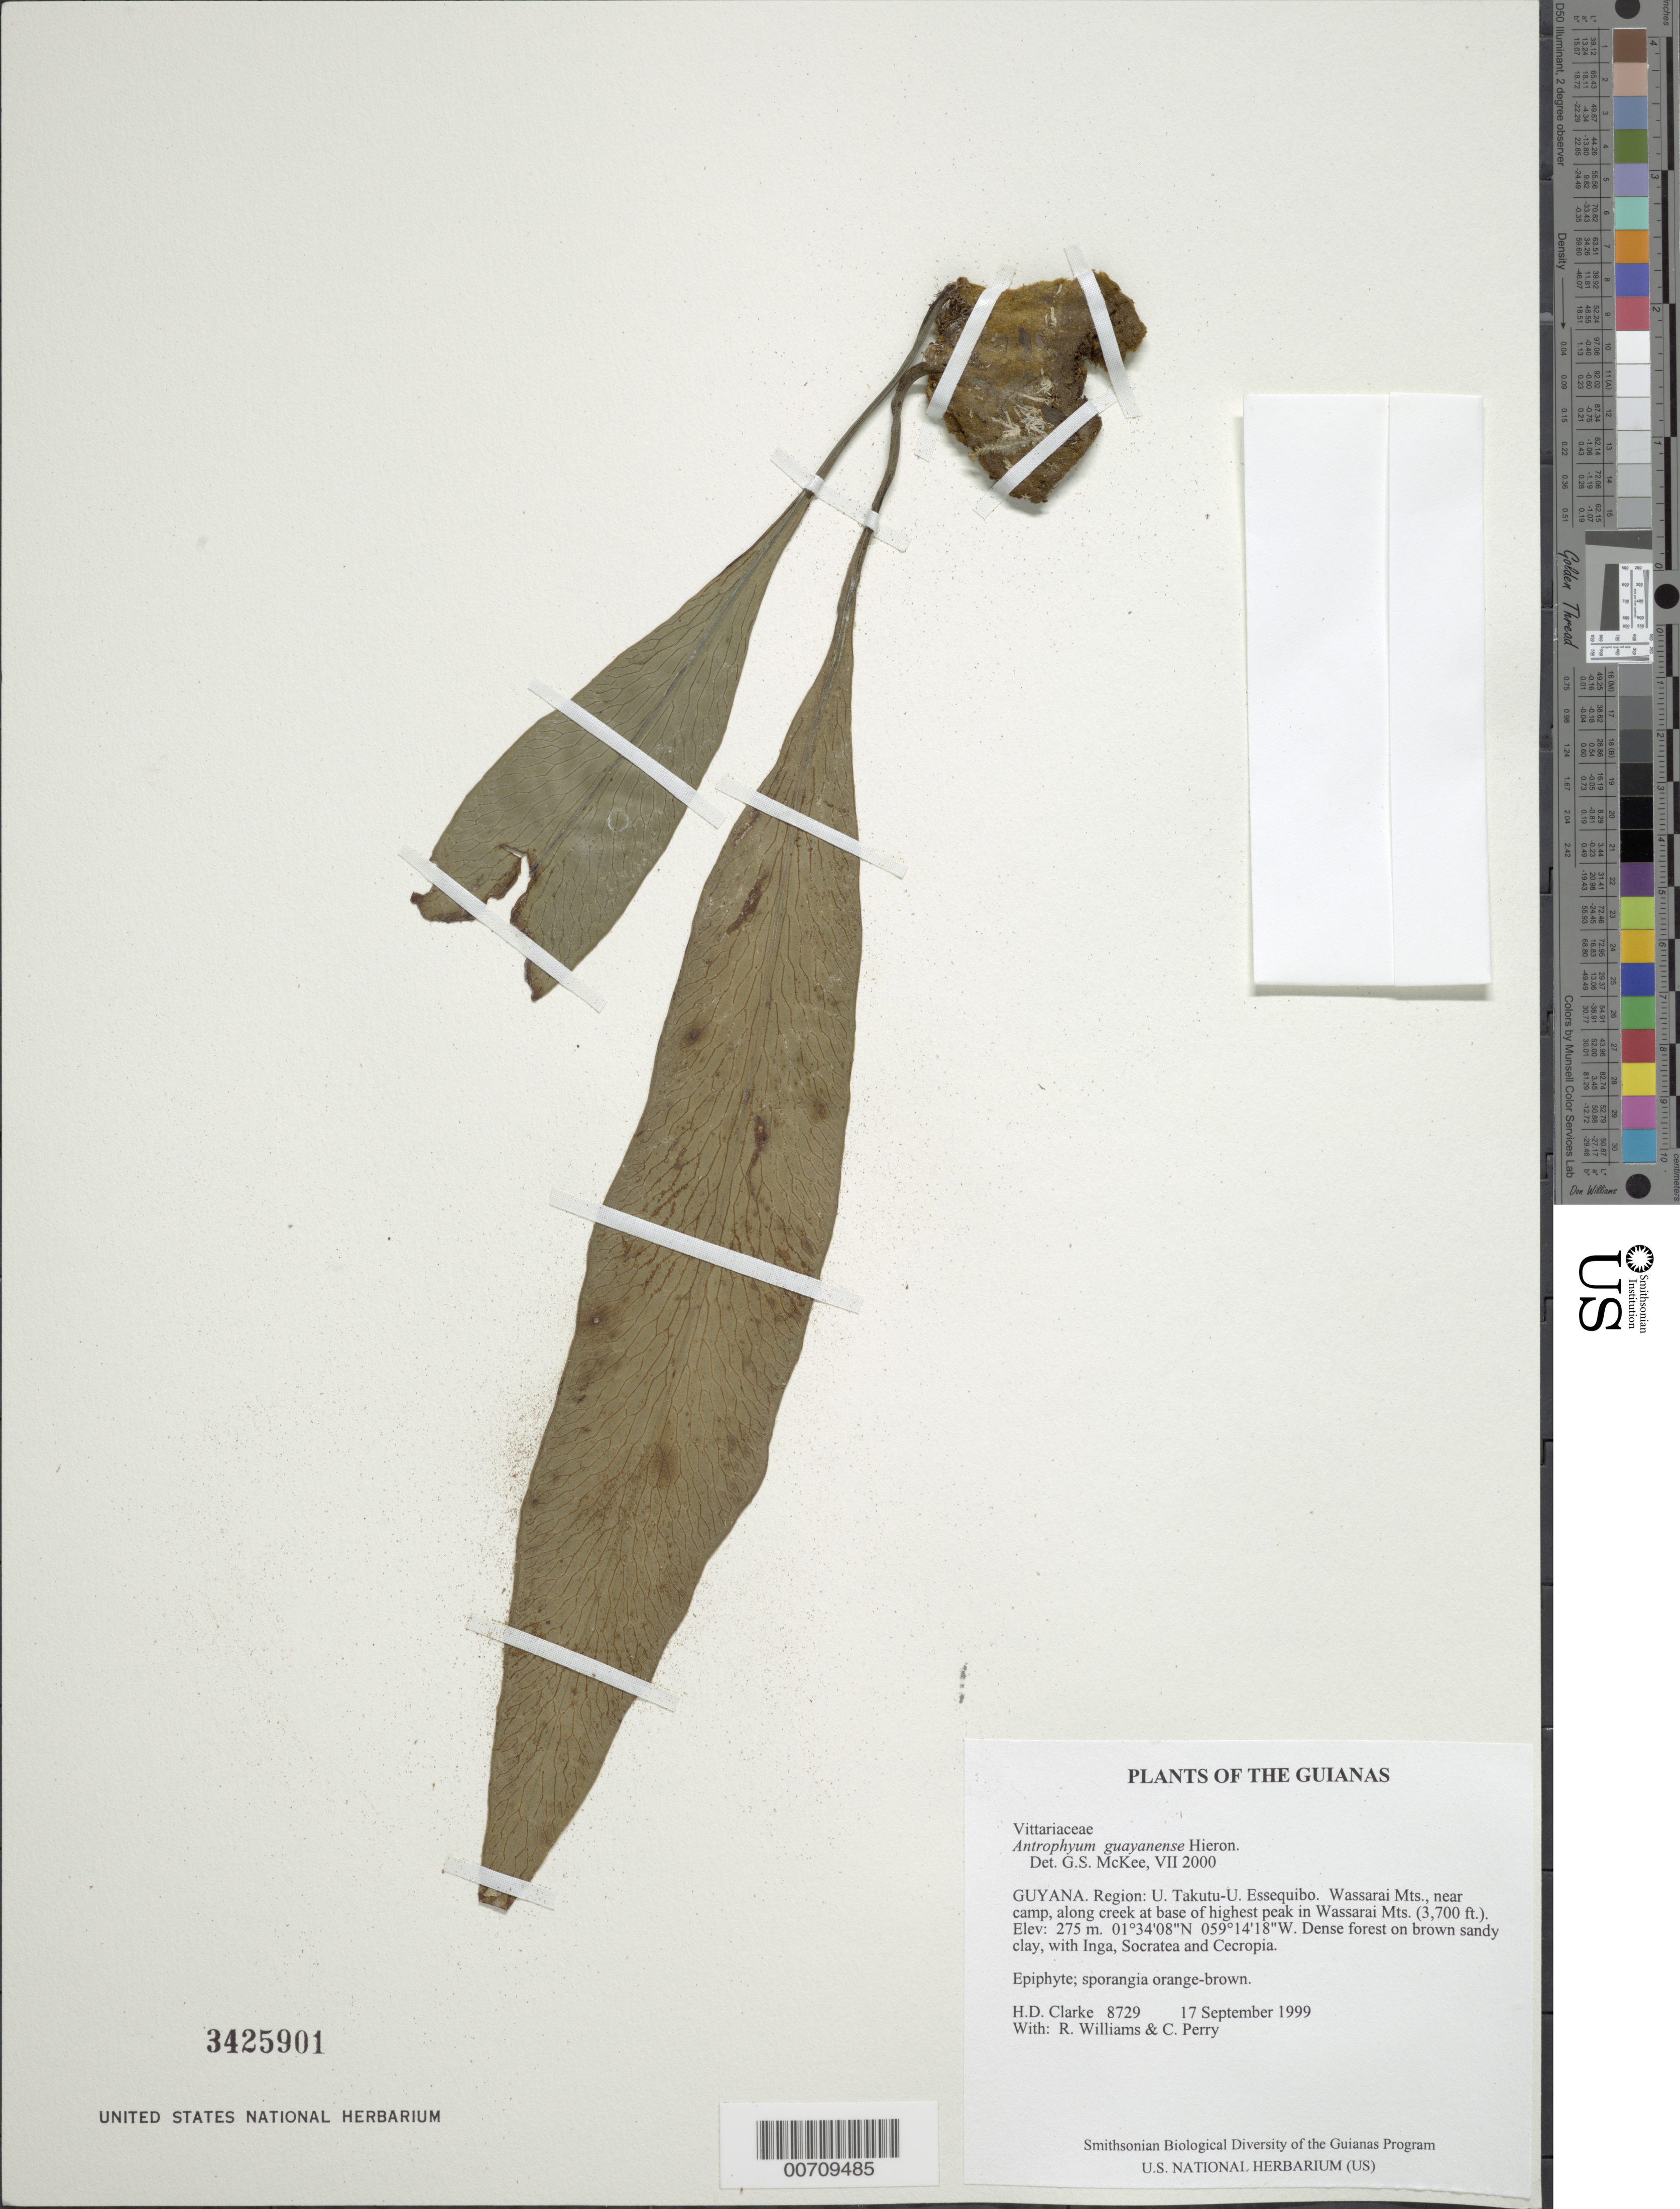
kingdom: Plantae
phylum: Tracheophyta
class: Polypodiopsida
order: Polypodiales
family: Pteridaceae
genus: Polytaenium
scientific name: Polytaenium guayanense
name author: (Hieron.) Alston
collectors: H. D. Clarke, R. Williams & C. Perry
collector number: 8729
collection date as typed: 17 September 1999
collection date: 1999-09-17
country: Guyana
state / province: U. Takutu-U. Essequibo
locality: Wassarai Mts., near camp, along creek at base of highest peak in Wassarai Mts. (3,700 ft.)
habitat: Dense forest on brown sandy clay, with Inga, Socratea and Cecropia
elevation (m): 275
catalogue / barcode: US 3425901